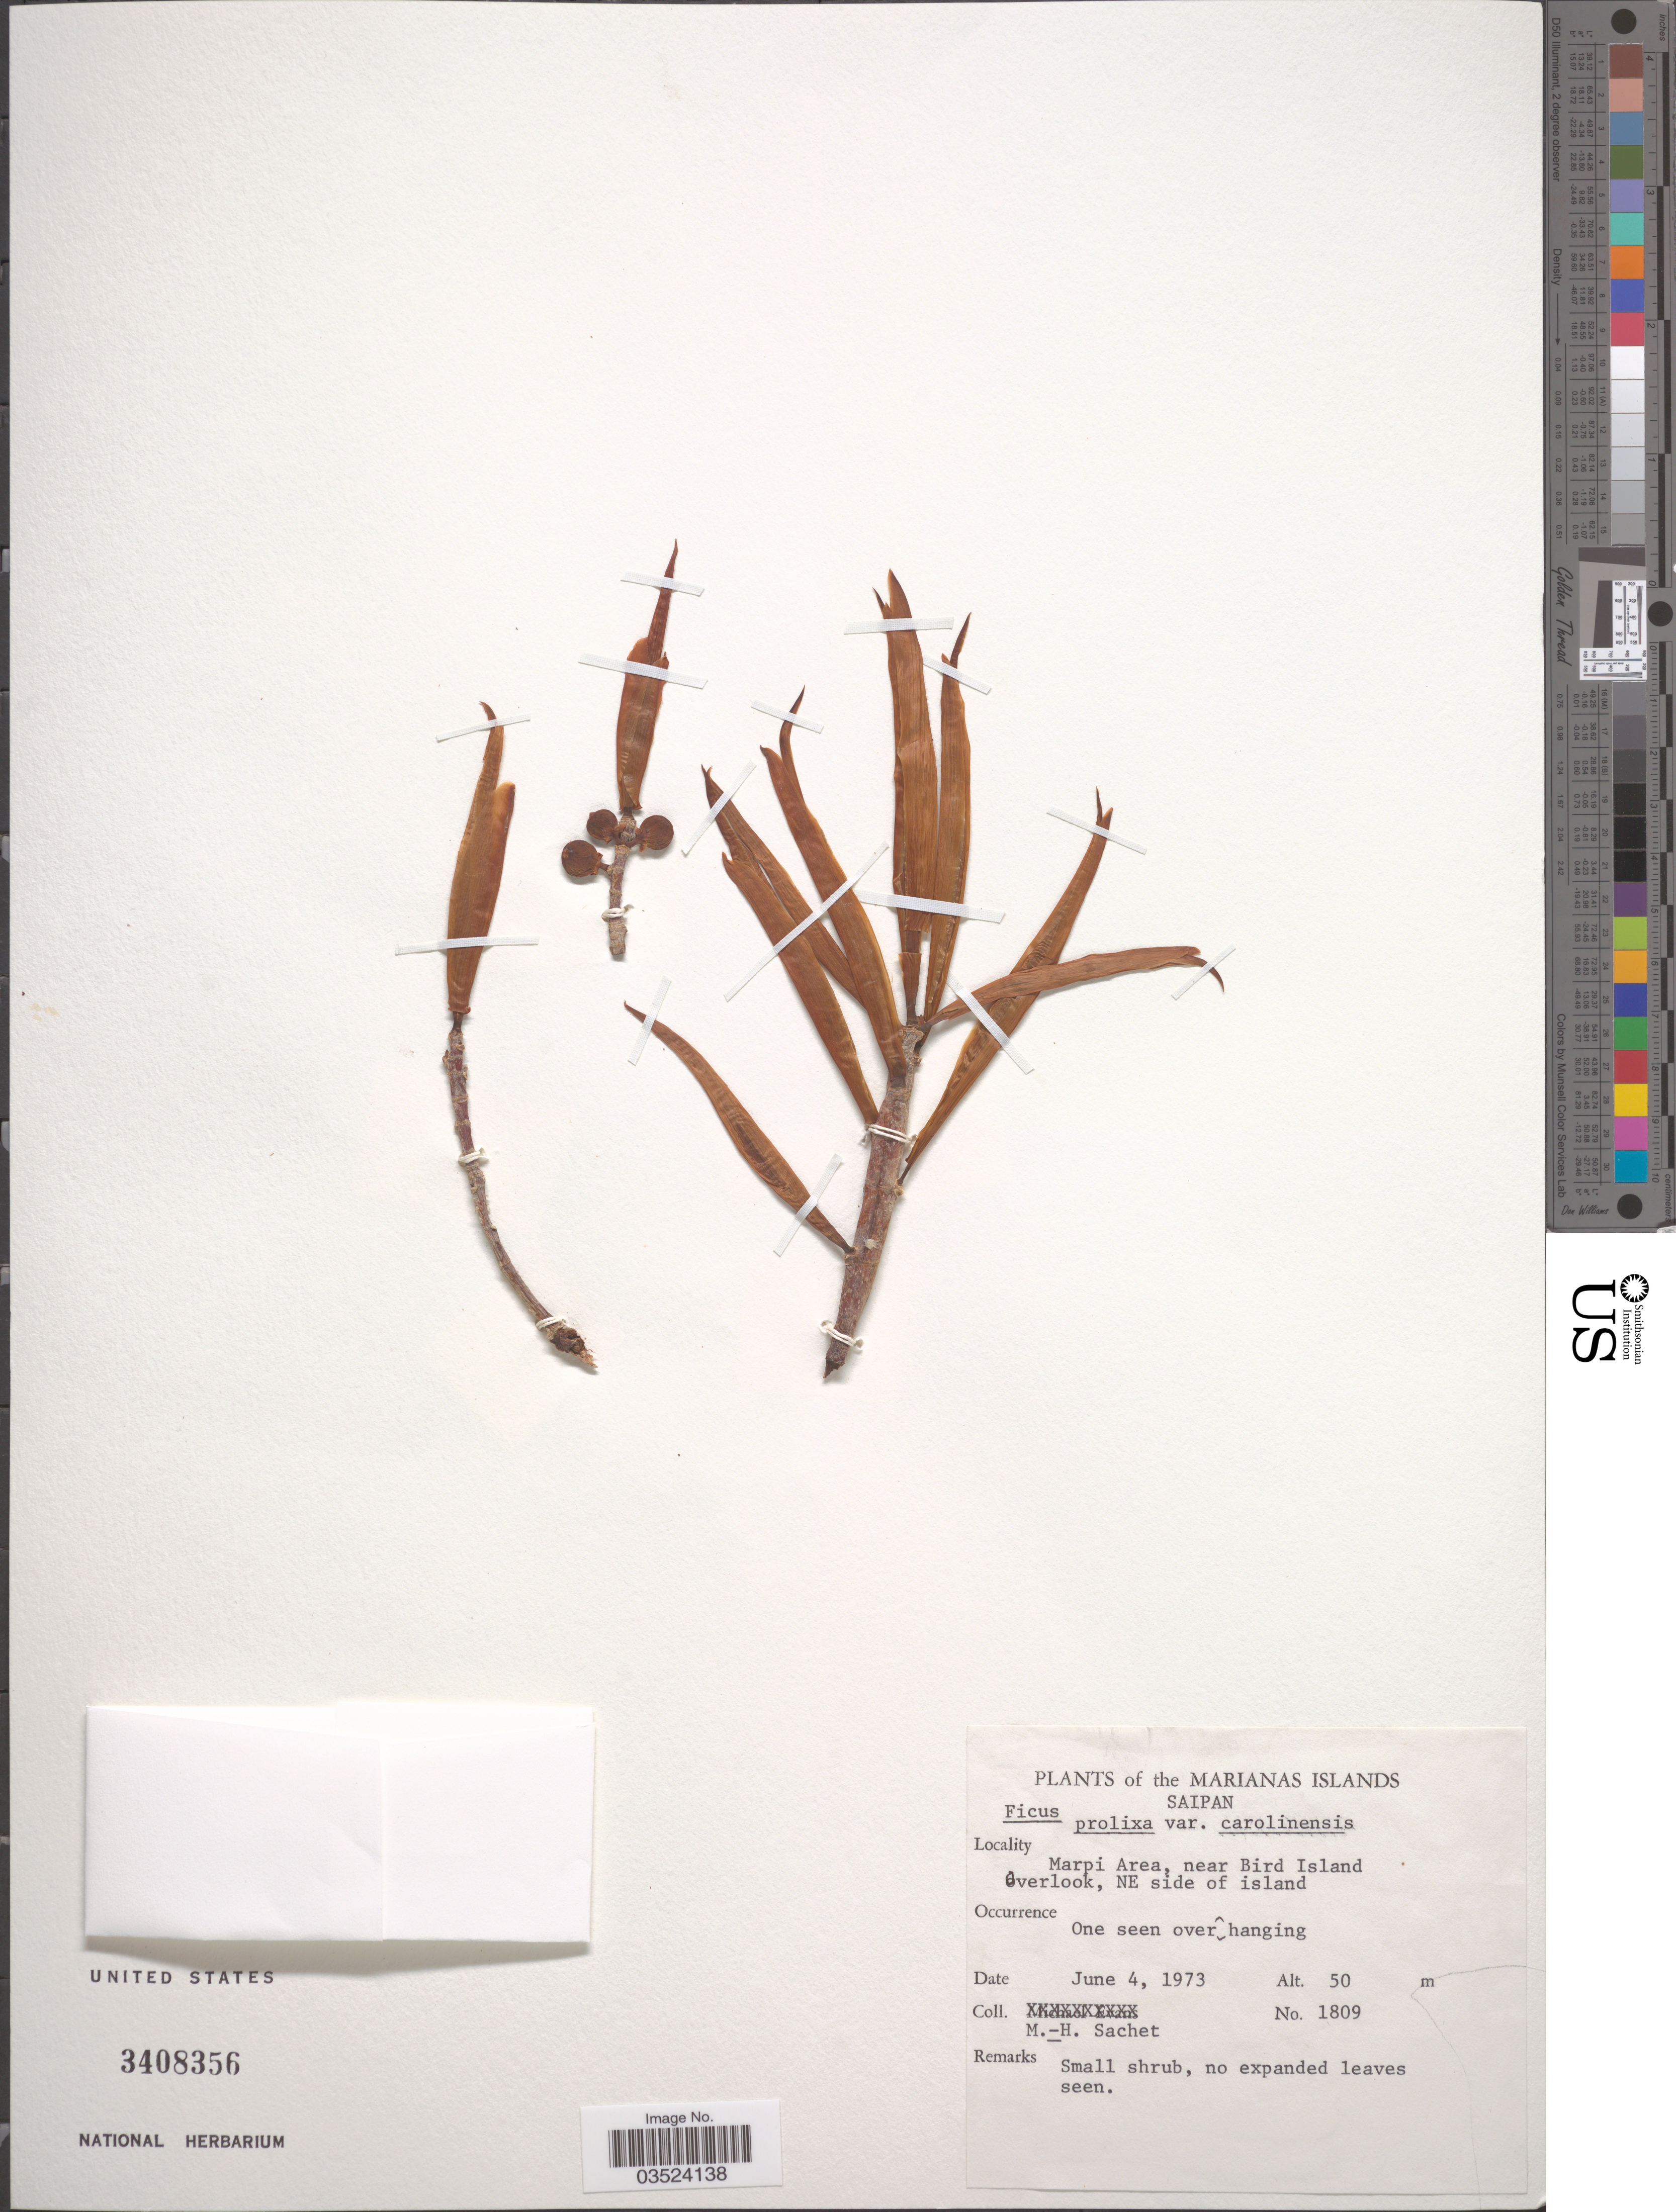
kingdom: Plantae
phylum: Tracheophyta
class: Magnoliopsida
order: Rosales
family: Moraceae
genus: Ficus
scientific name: Ficus prolixa var. carolinensis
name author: (Warb.) Fosberg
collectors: M.-H. Sachet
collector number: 1809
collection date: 1973-06-04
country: Northern Mariana Islands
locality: The Marianas Islands. Saipan. Marpi Area, near Bird Island Overlook, NE side of island.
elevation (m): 50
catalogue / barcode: US 3408356